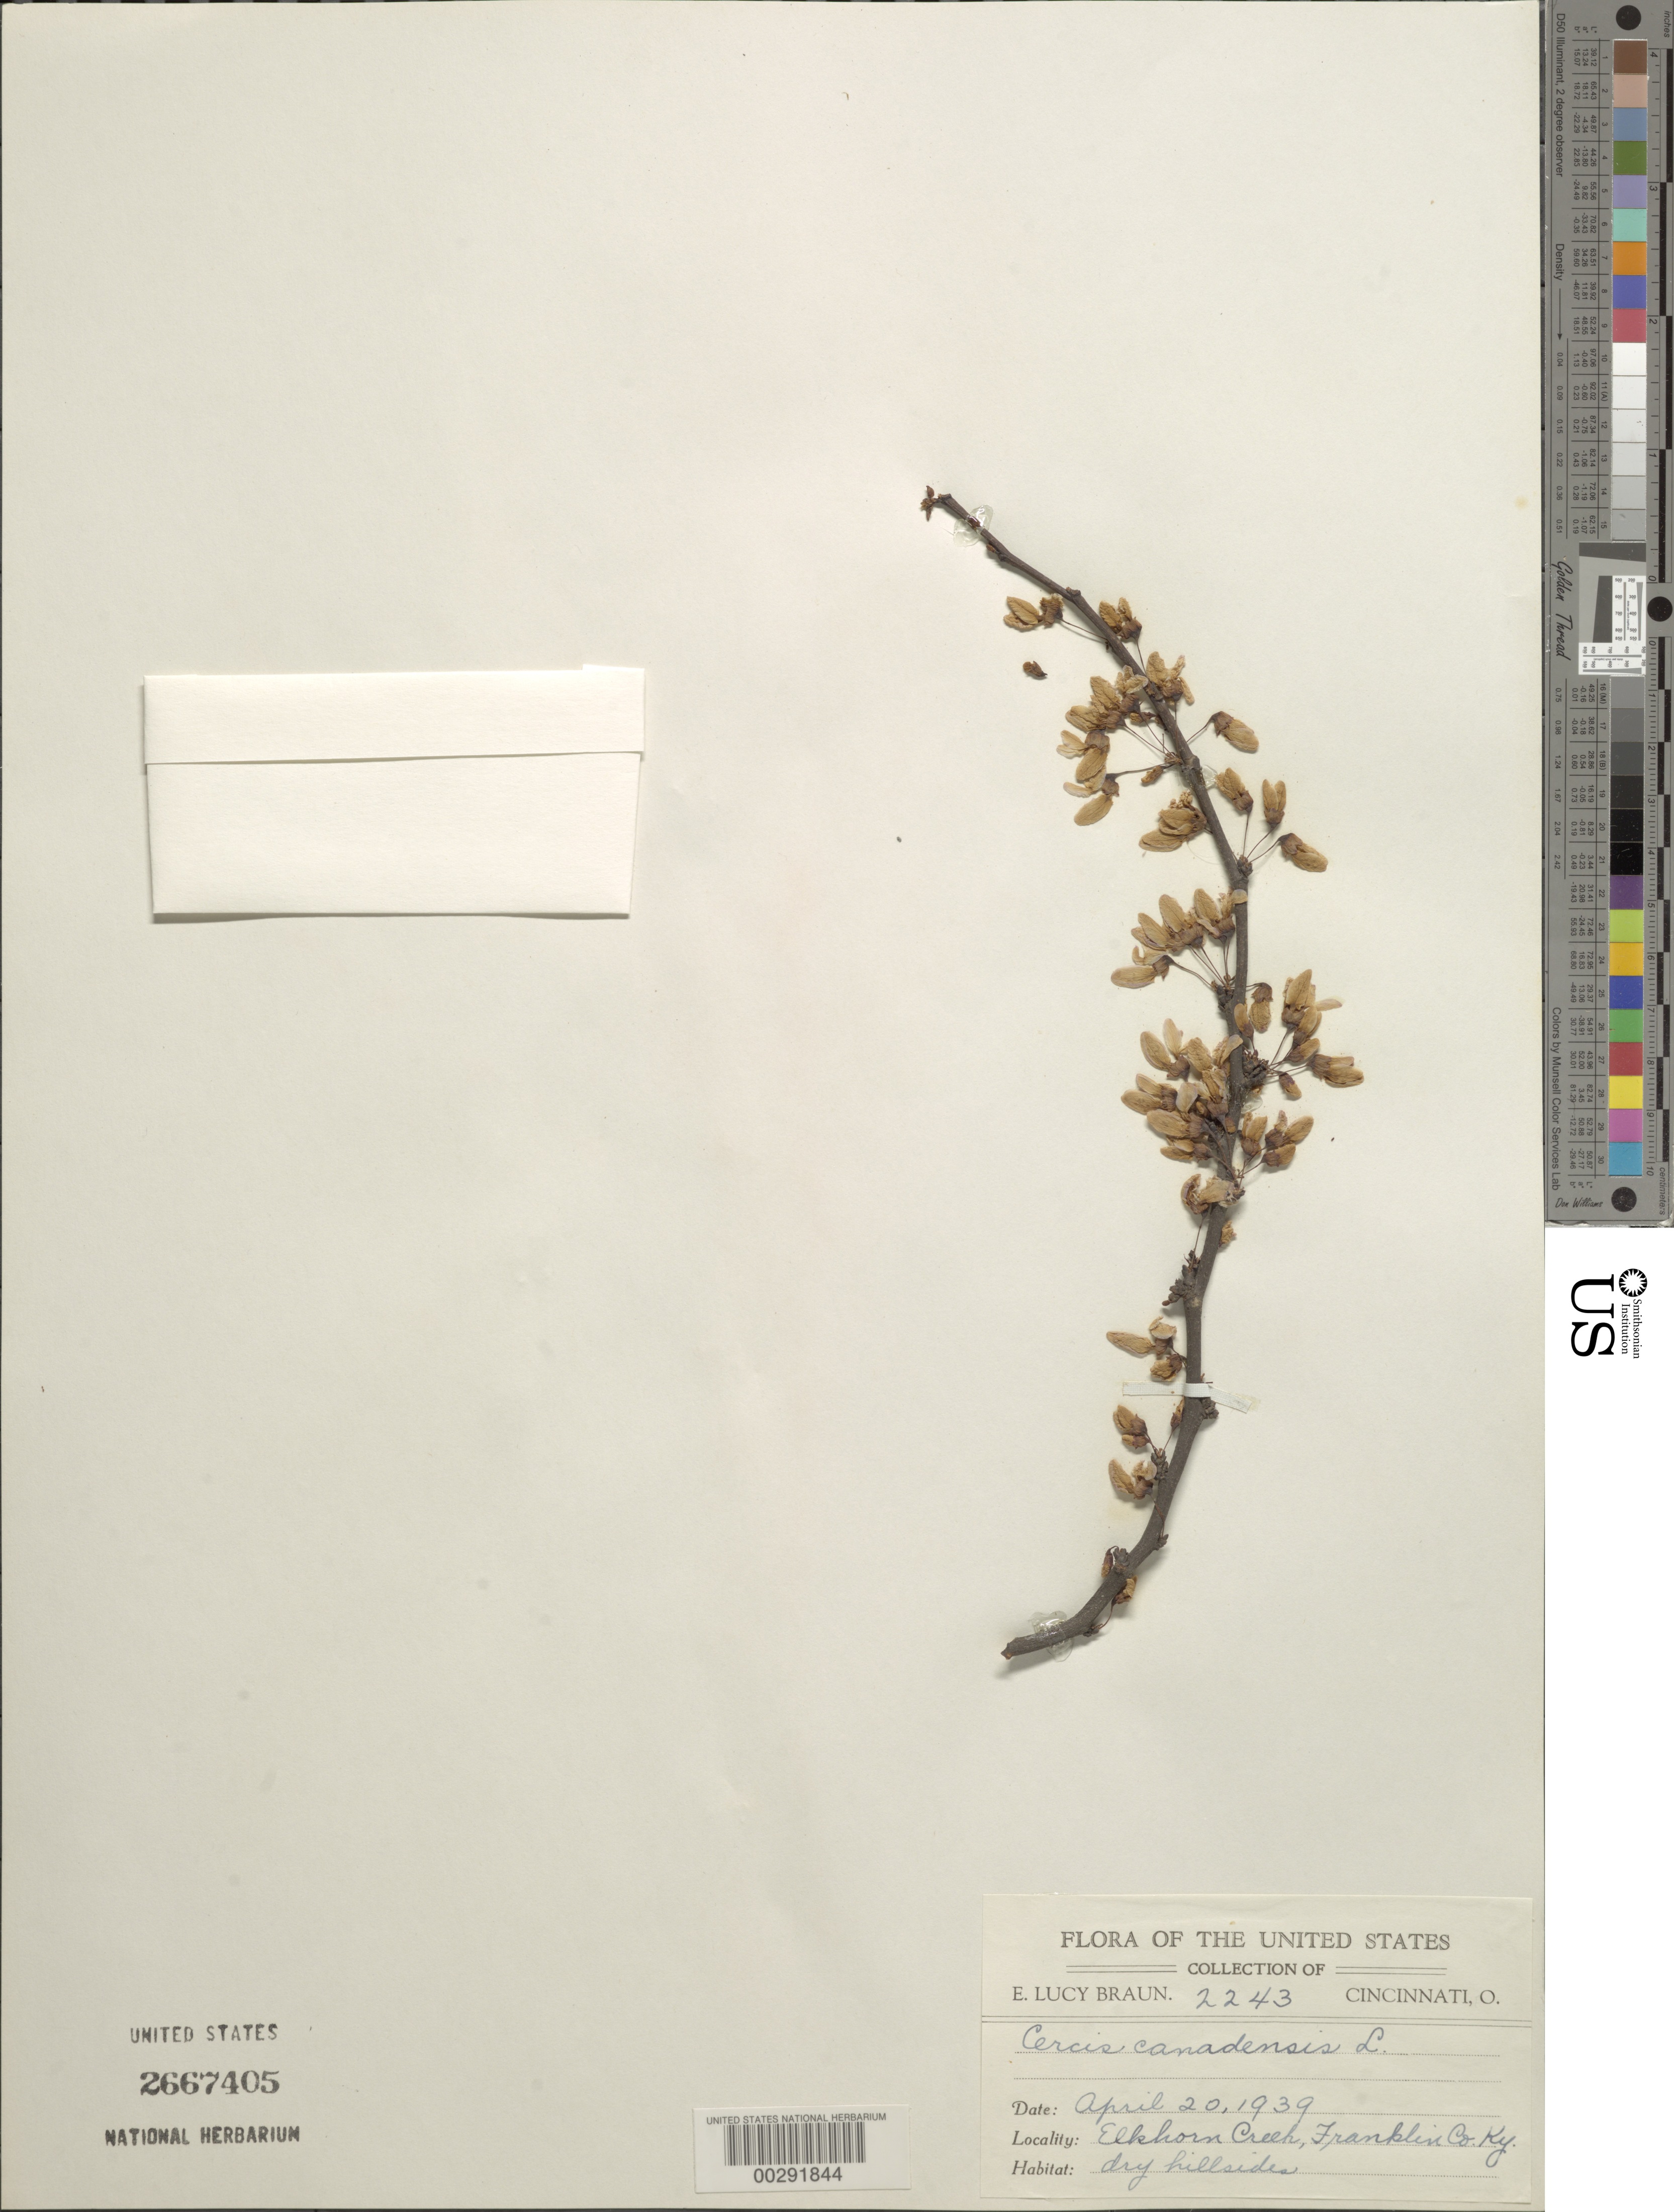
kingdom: Plantae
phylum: Tracheophyta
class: Magnoliopsida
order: Fabales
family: Fabaceae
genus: Cercis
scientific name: Cercis canadensis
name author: L.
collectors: E. L. Braun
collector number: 2243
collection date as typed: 20 Apr 1939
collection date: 1939-04-20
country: United States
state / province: Kentucky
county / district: Franklin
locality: Elkhorn creek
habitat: Dry hillsides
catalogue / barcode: US 2667405